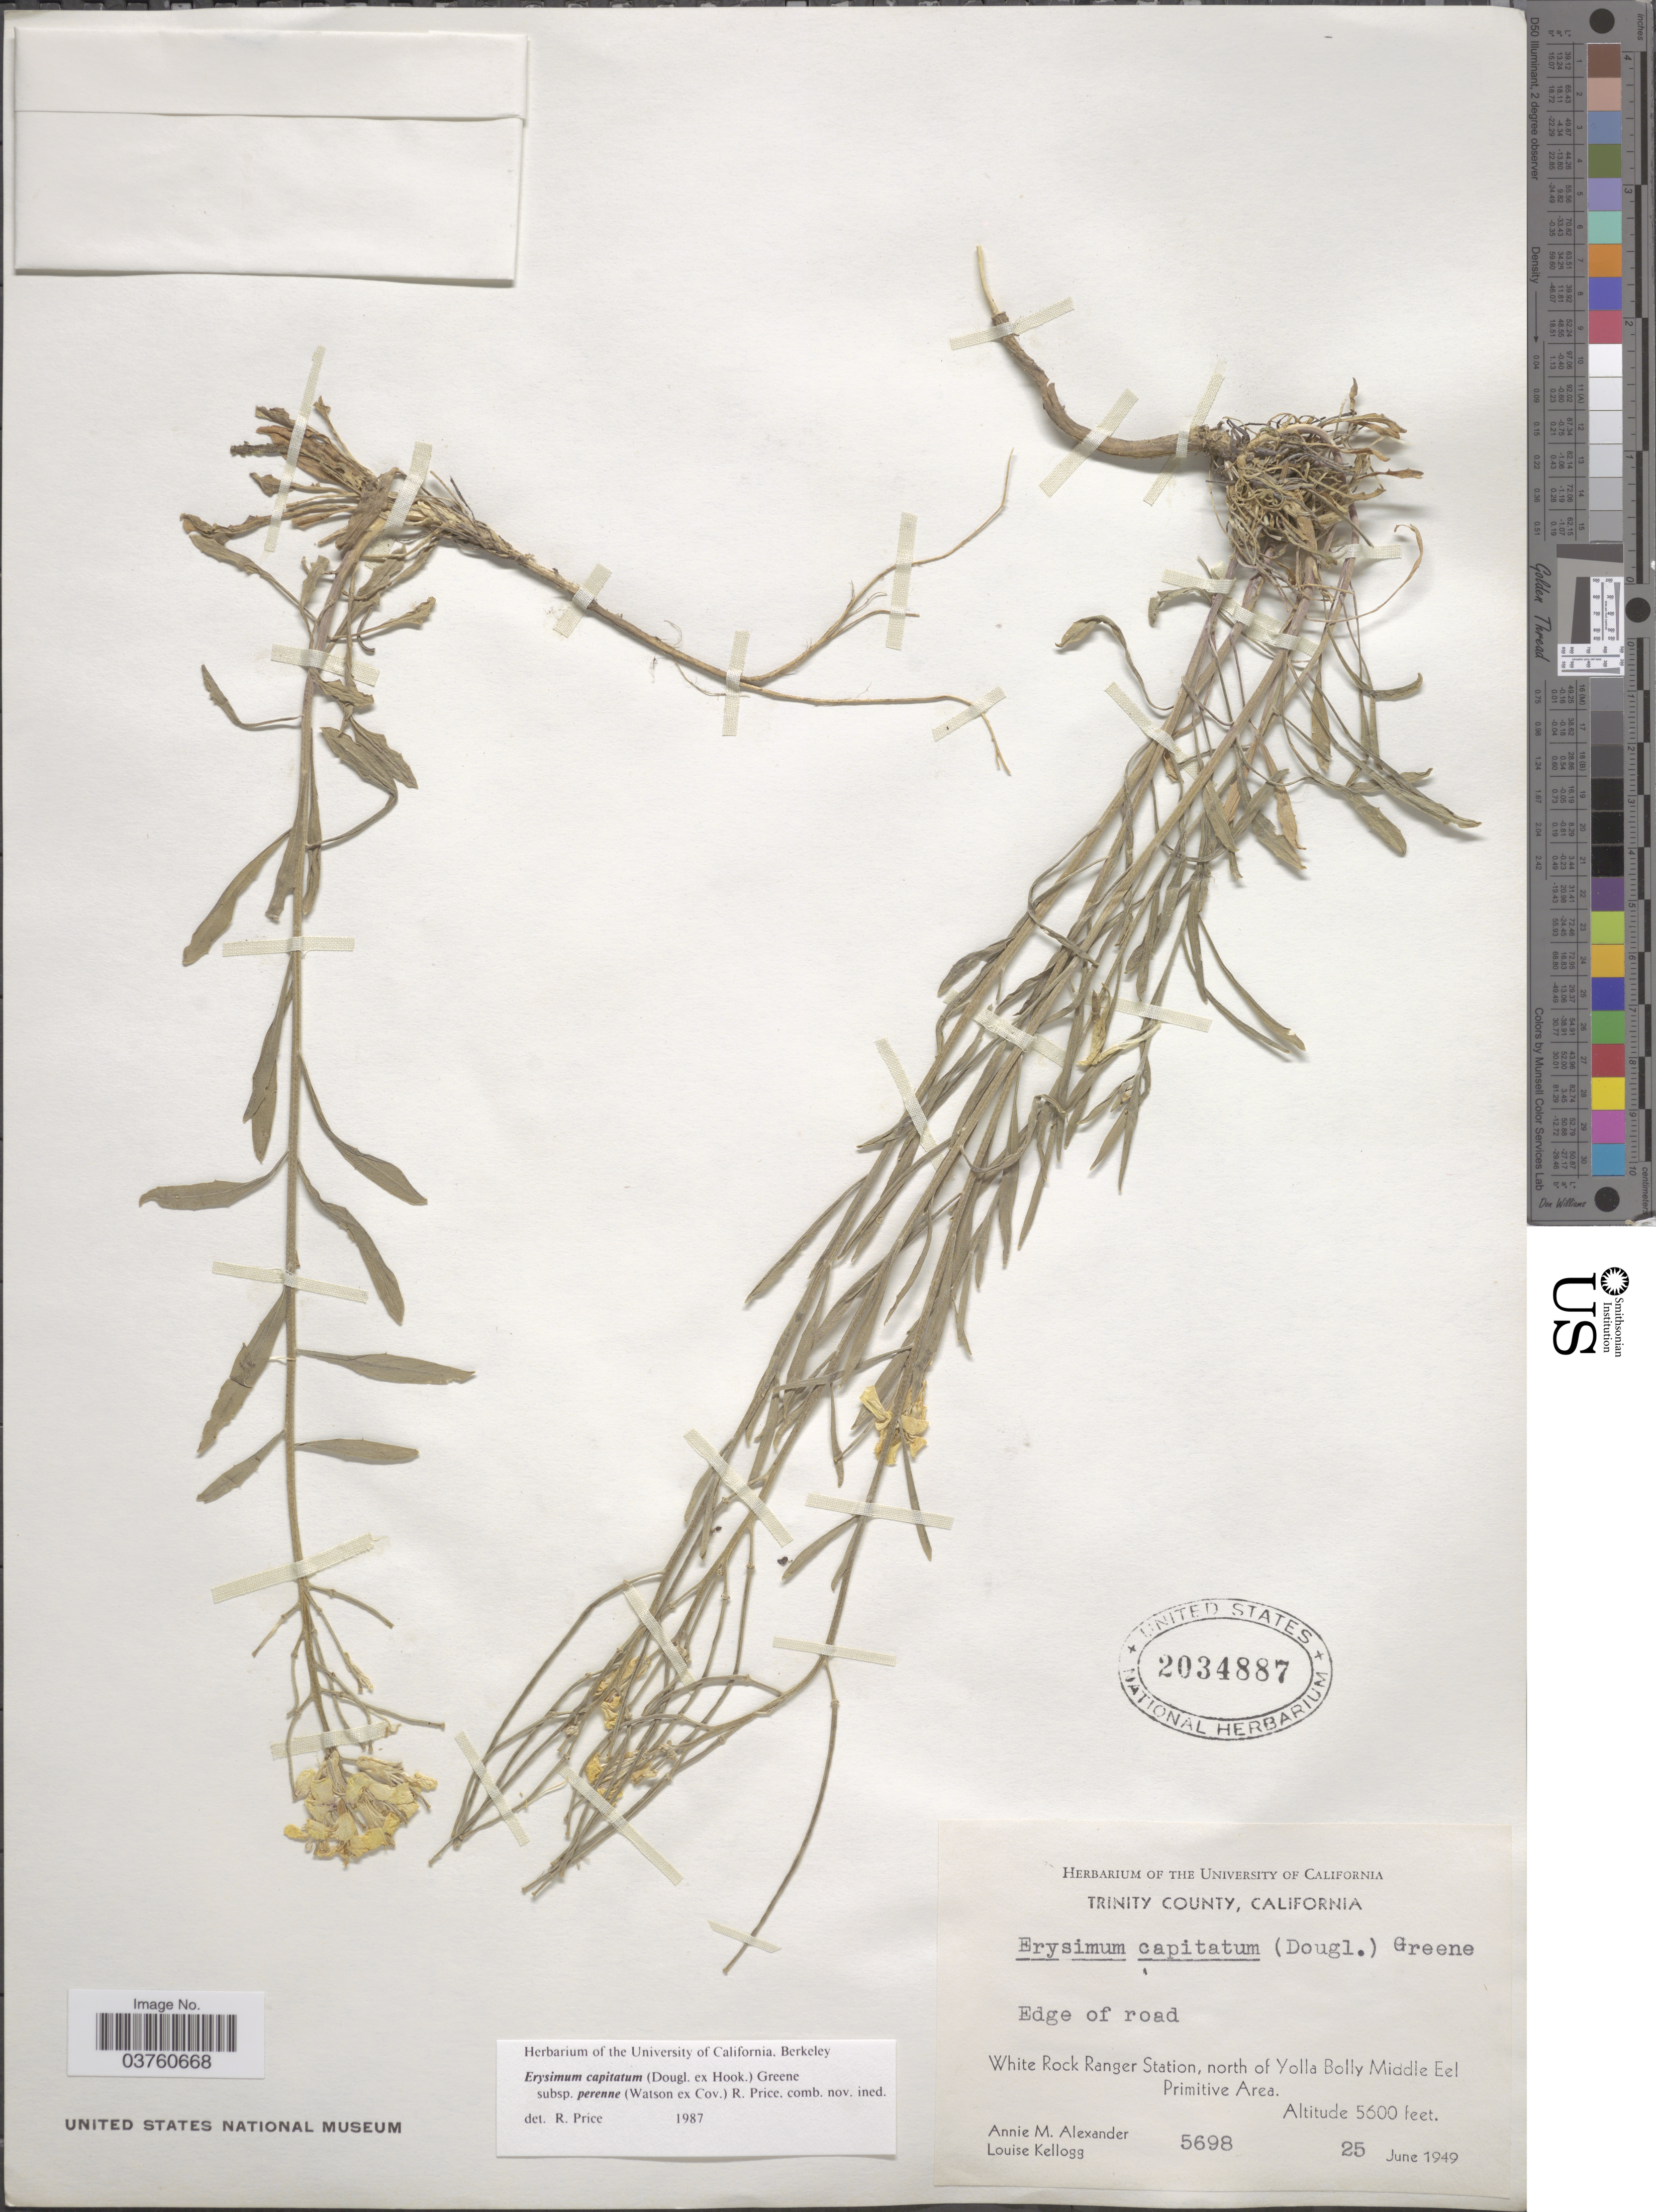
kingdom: Plantae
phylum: Tracheophyta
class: Magnoliopsida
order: Brassicales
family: Brassicaceae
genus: Erysimum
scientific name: Erysimum capitatum var. perenne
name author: (S. Watson ex Coville) R.J. Davis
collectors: A. M. Alexander & L. Kellogg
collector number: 5698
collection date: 1949-06-25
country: United States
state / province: California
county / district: Trinity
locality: Trinity County. Edge of road. White Rock Ranger Station, north of Yolla Bolly Middle Eeal Primitive Area.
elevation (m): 1707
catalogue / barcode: US 2034887